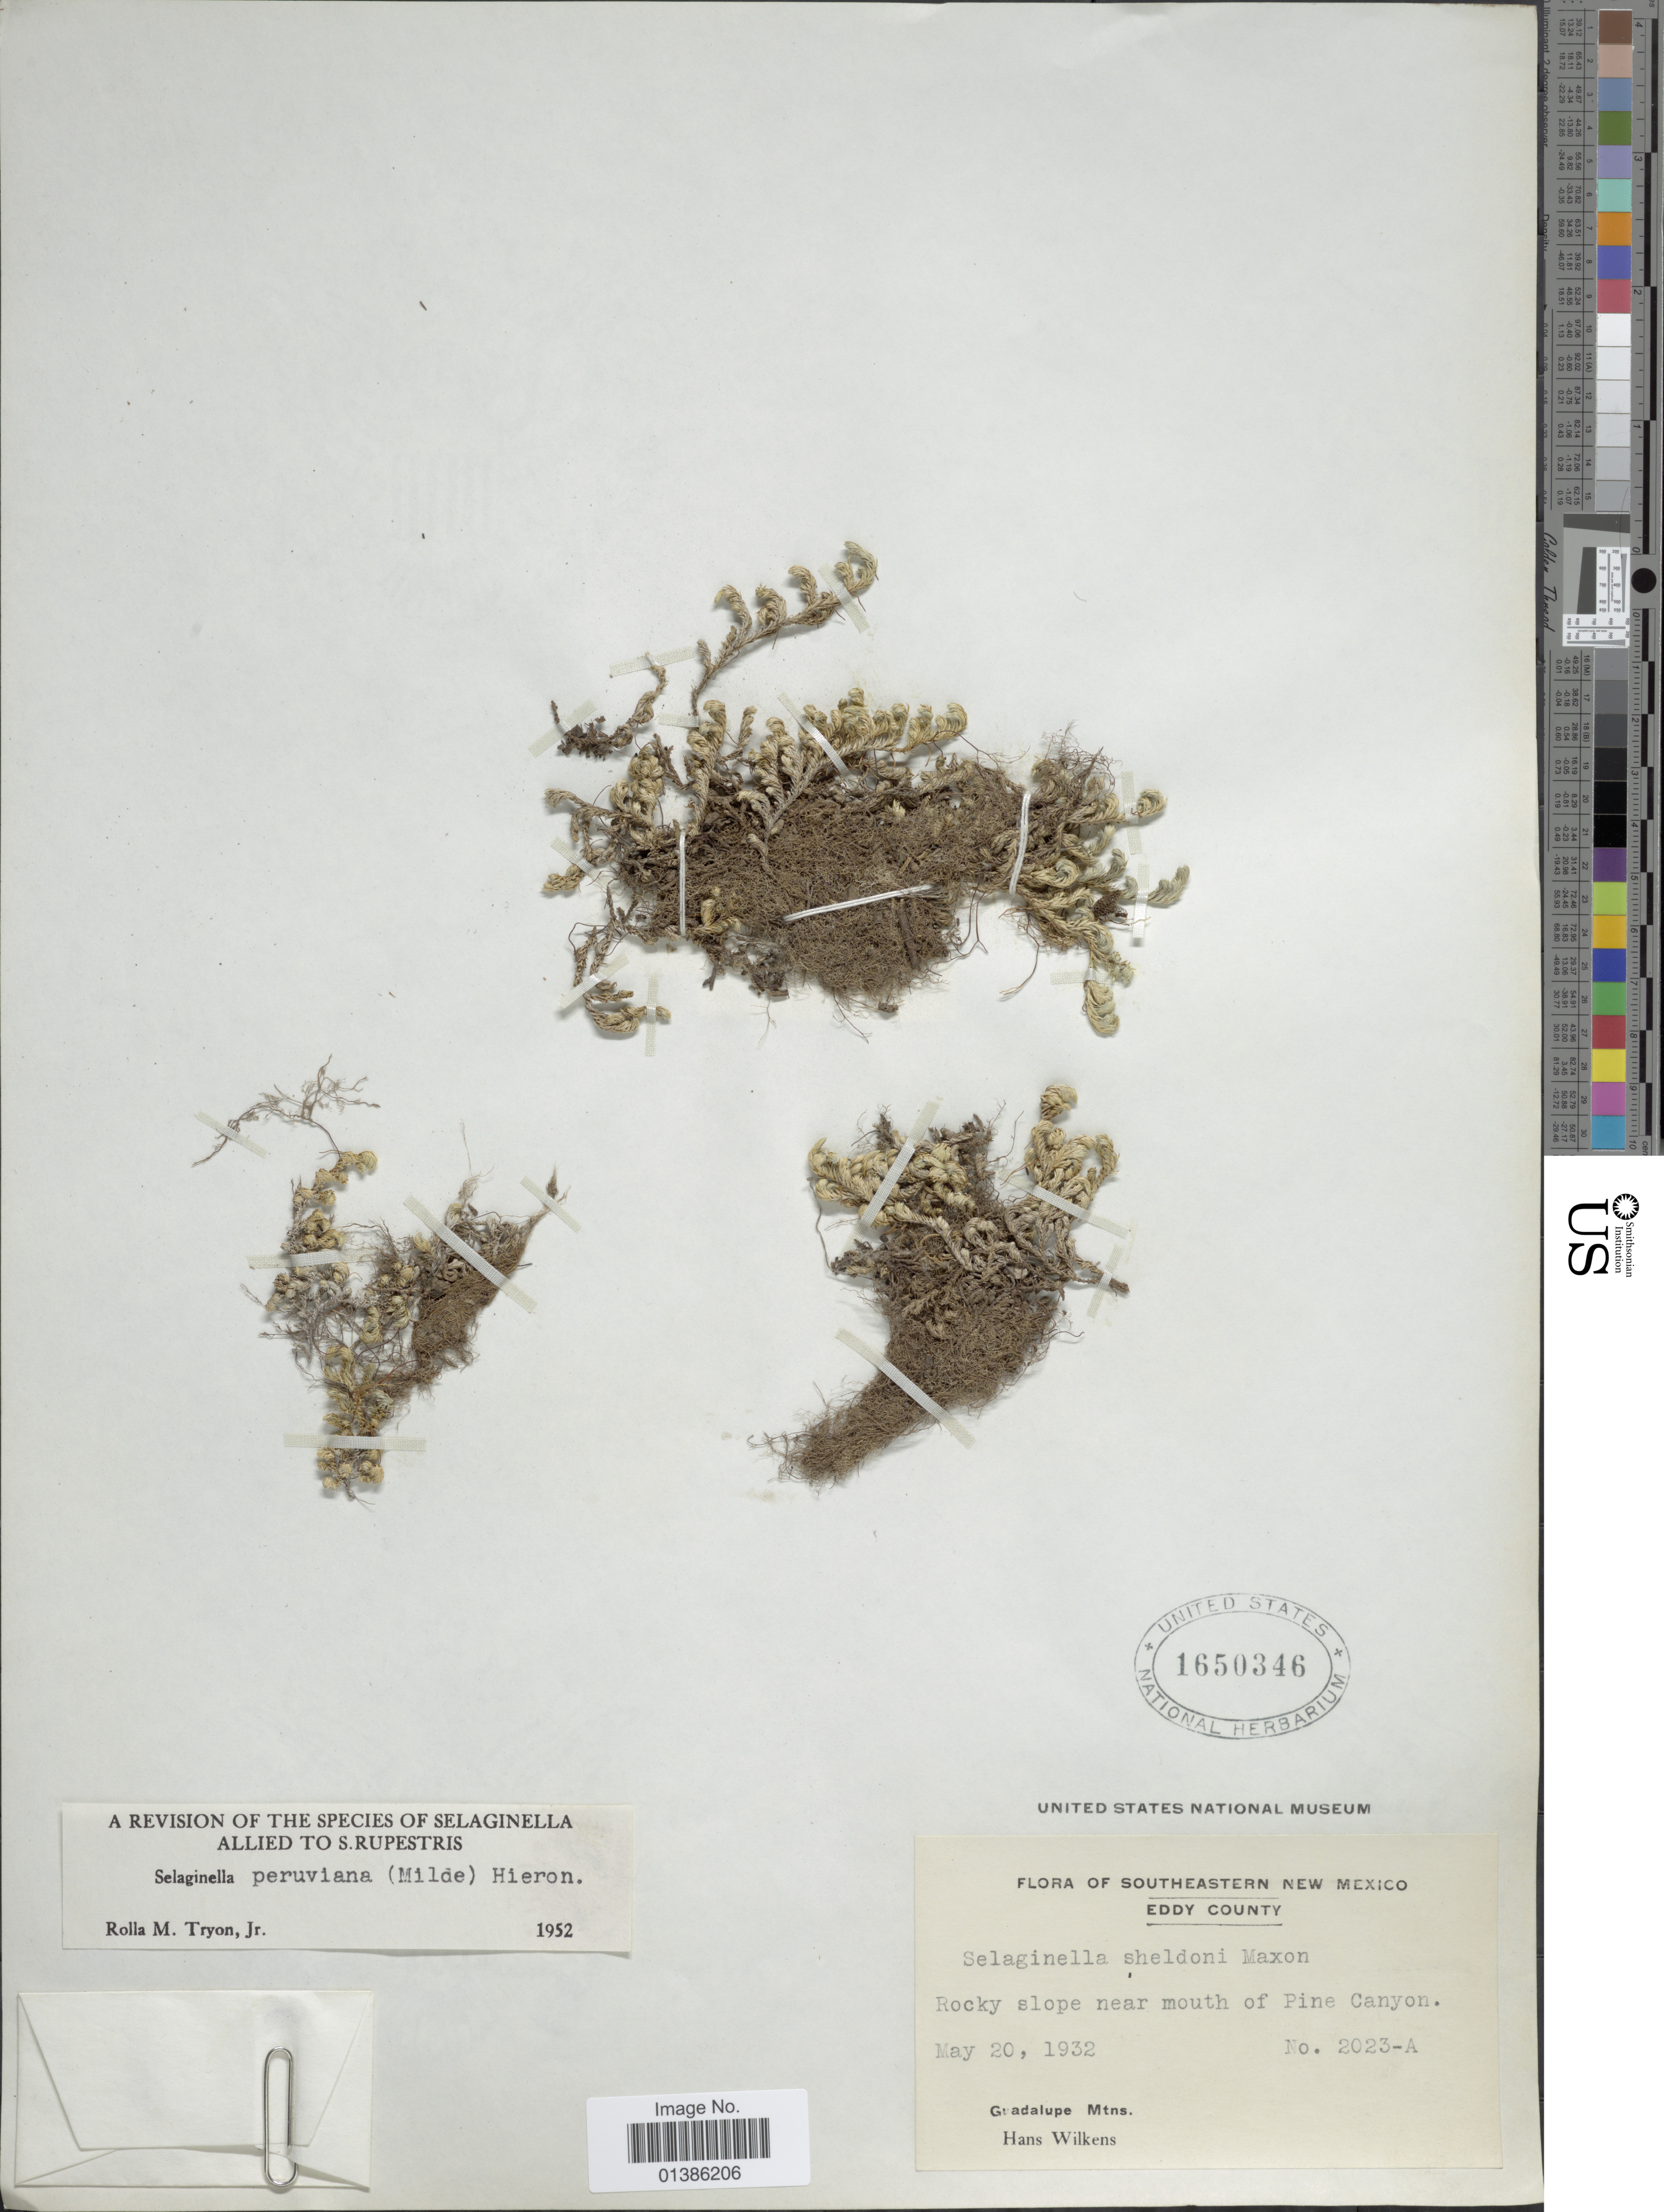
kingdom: Plantae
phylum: Tracheophyta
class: Lycopodiopsida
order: Selaginellales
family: Selaginellaceae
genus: Selaginella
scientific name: Selaginella peruviana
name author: (Milde) Hieron.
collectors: H. Wilkens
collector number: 2023-A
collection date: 1932-05-20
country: United States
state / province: New Mexico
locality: Southeastern New Mexico. Eddy County. Rocky slope near mouth of Pine Canyon. Guadalupe Mtns.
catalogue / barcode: US 1650346